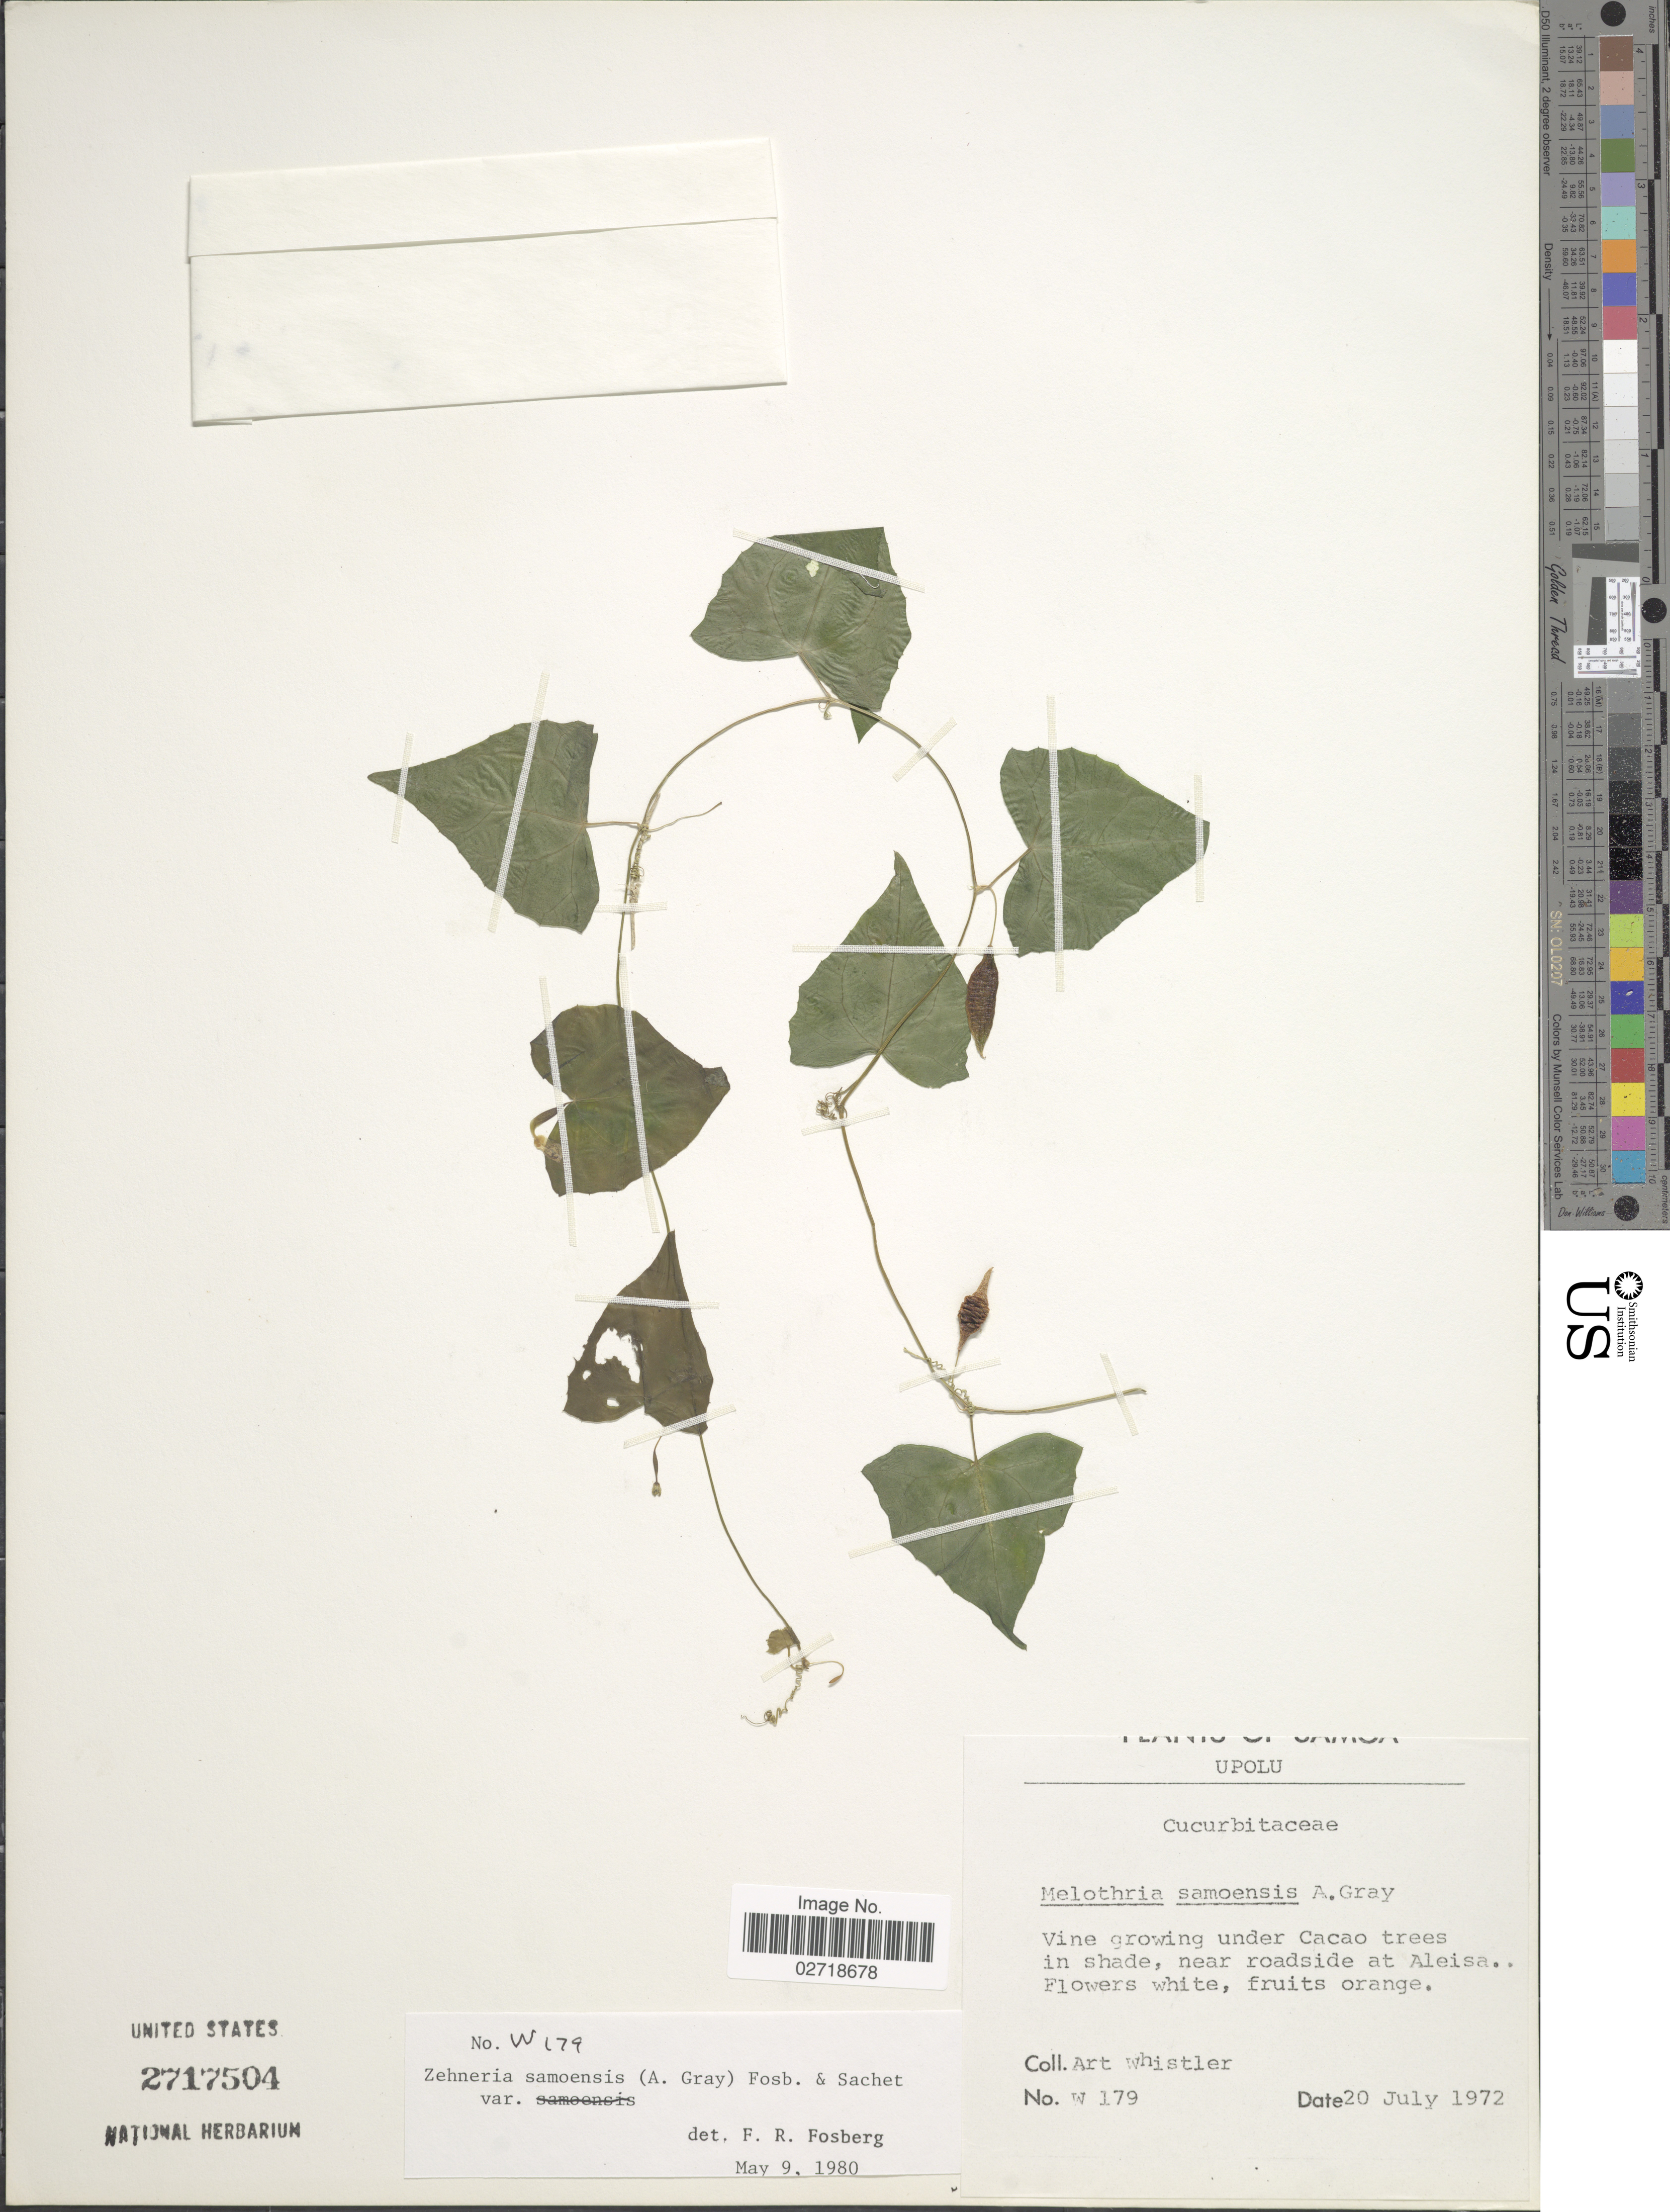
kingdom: Plantae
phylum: Tracheophyta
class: Magnoliopsida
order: Cucurbitales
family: Cucurbitaceae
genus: Zehneria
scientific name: Zehneria samoensis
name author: (A. Gray) Fosberg & Sachet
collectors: A. Whistler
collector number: W 179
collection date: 1972-07-20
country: Samoa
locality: Samoa, Upolu, near roadside at Aleisa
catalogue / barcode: US 2717504